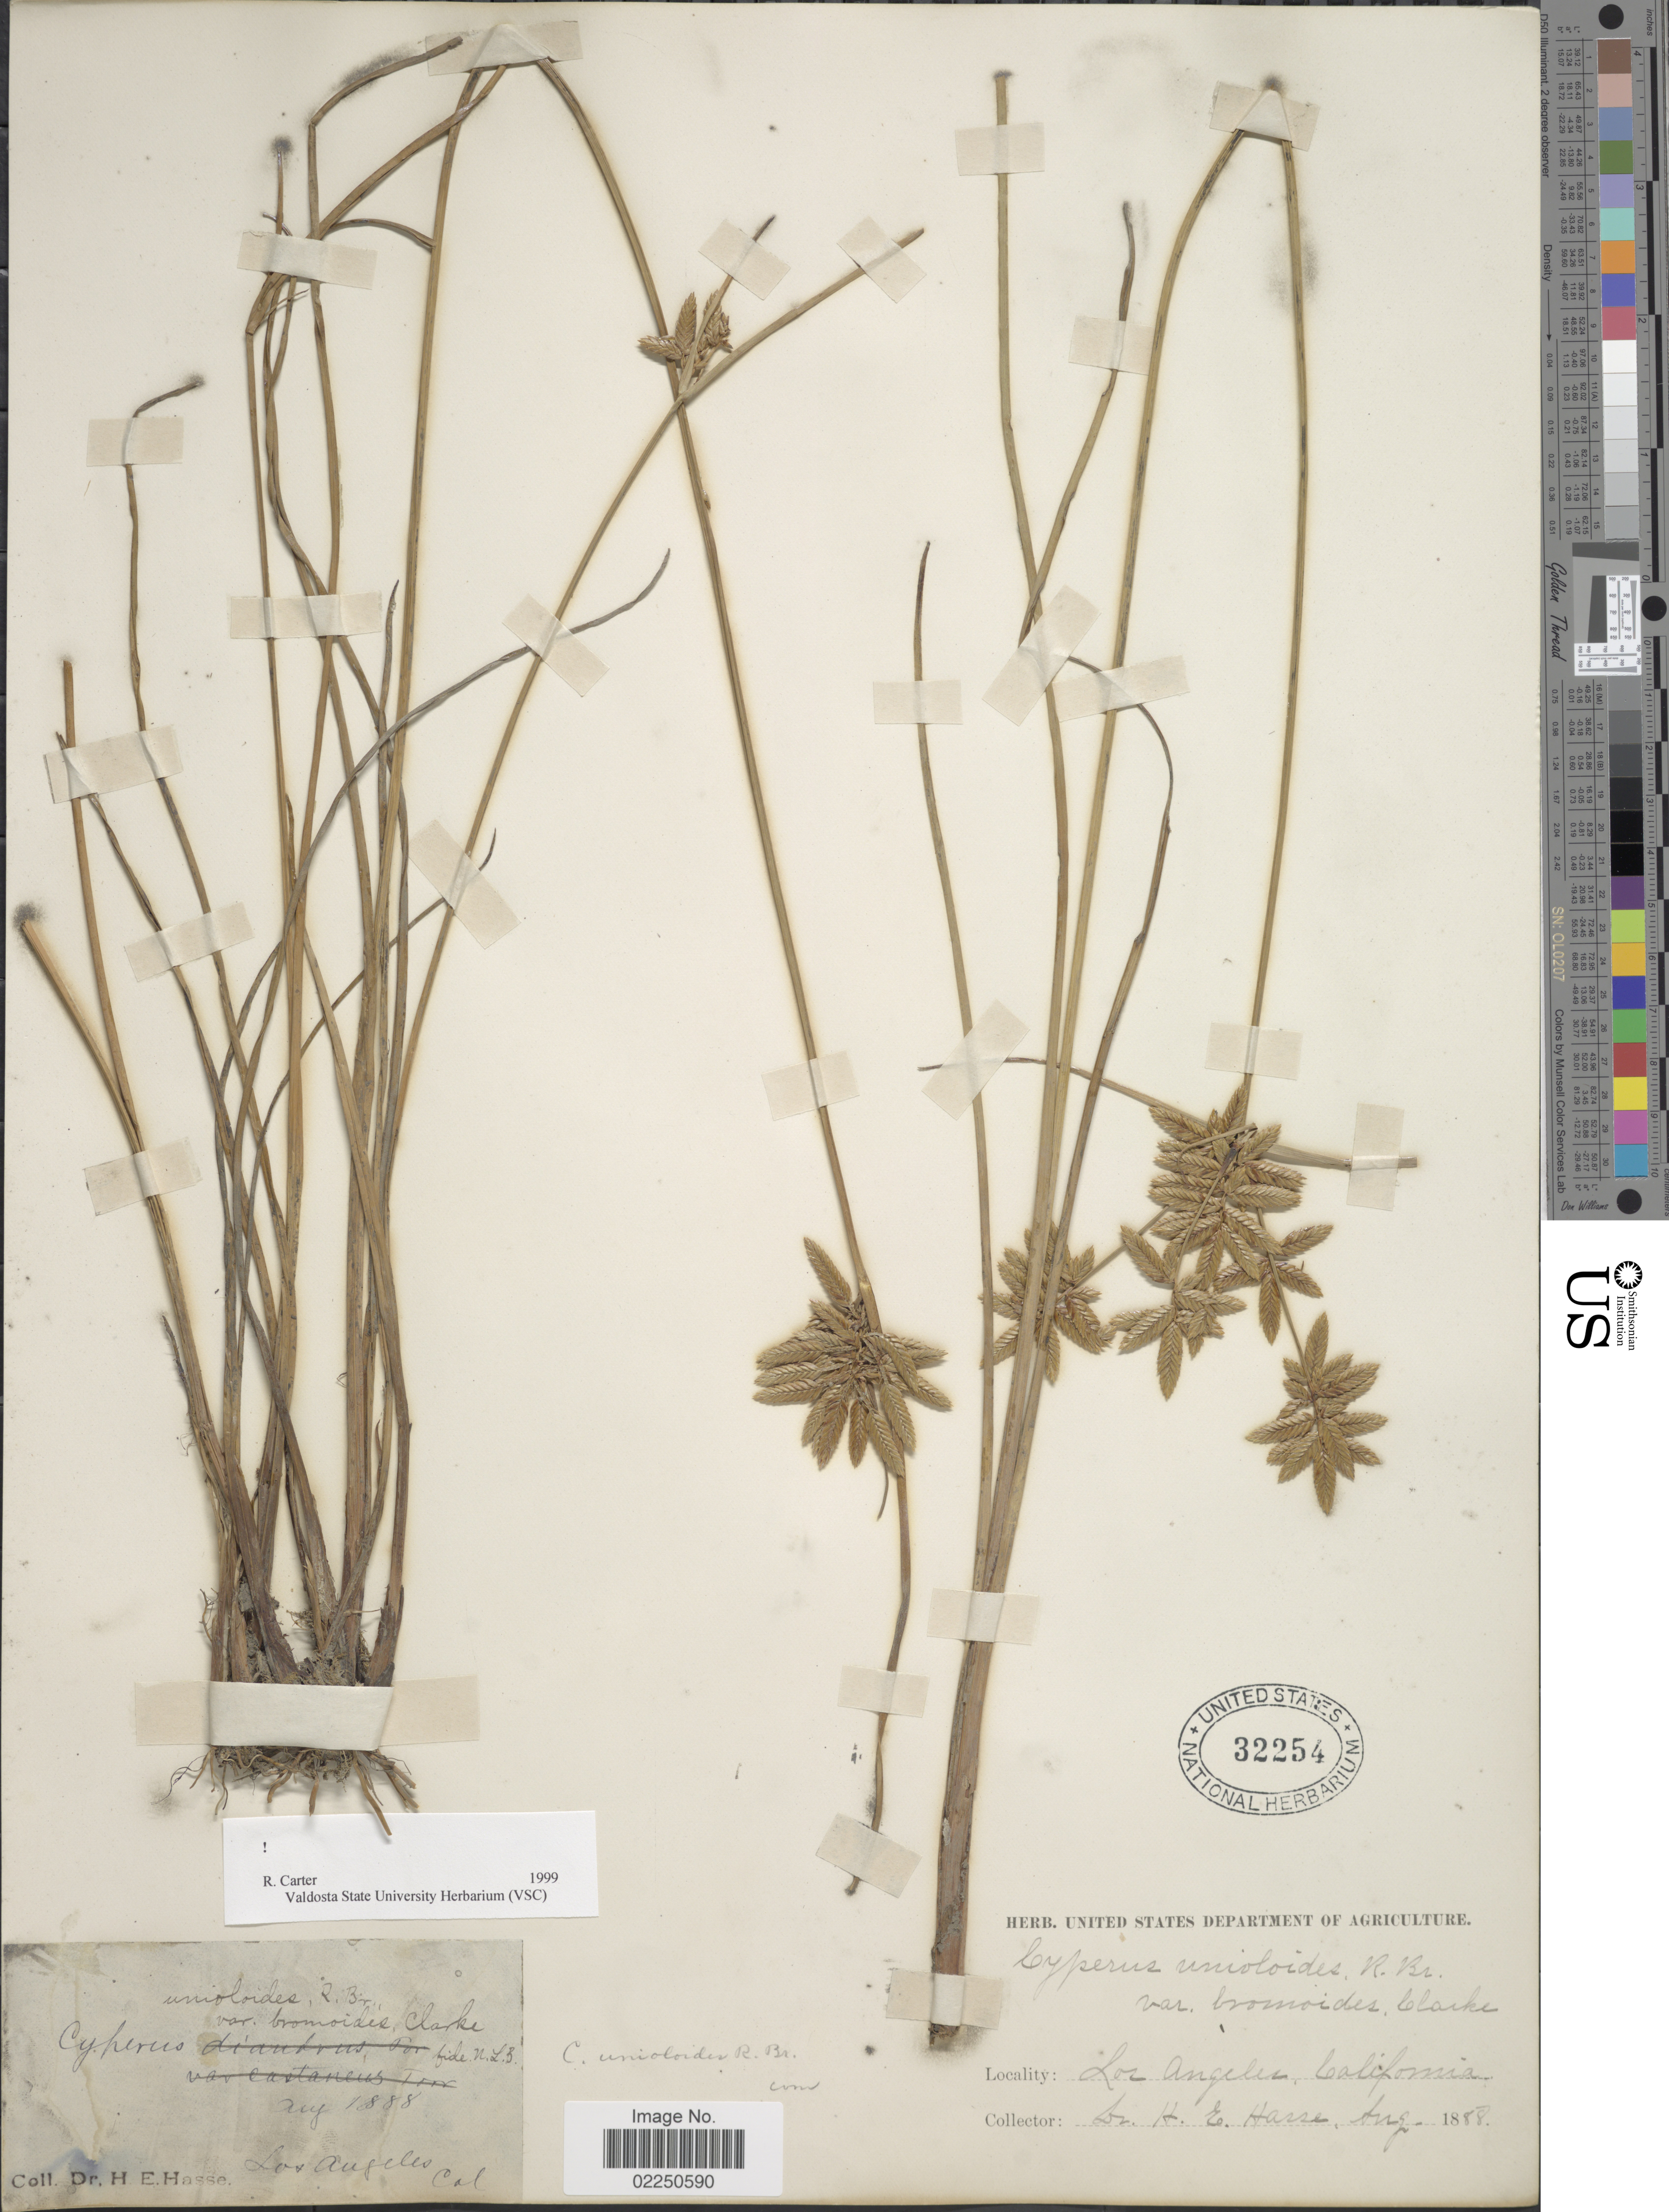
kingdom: Plantae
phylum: Tracheophyta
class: Liliopsida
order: Poales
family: Cyperaceae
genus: Cyperus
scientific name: Cyperus unioloides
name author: R. Br.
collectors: H. E. Hasse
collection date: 1888-08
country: United States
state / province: California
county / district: Los Angeles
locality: Los Angeles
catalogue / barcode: US 32254